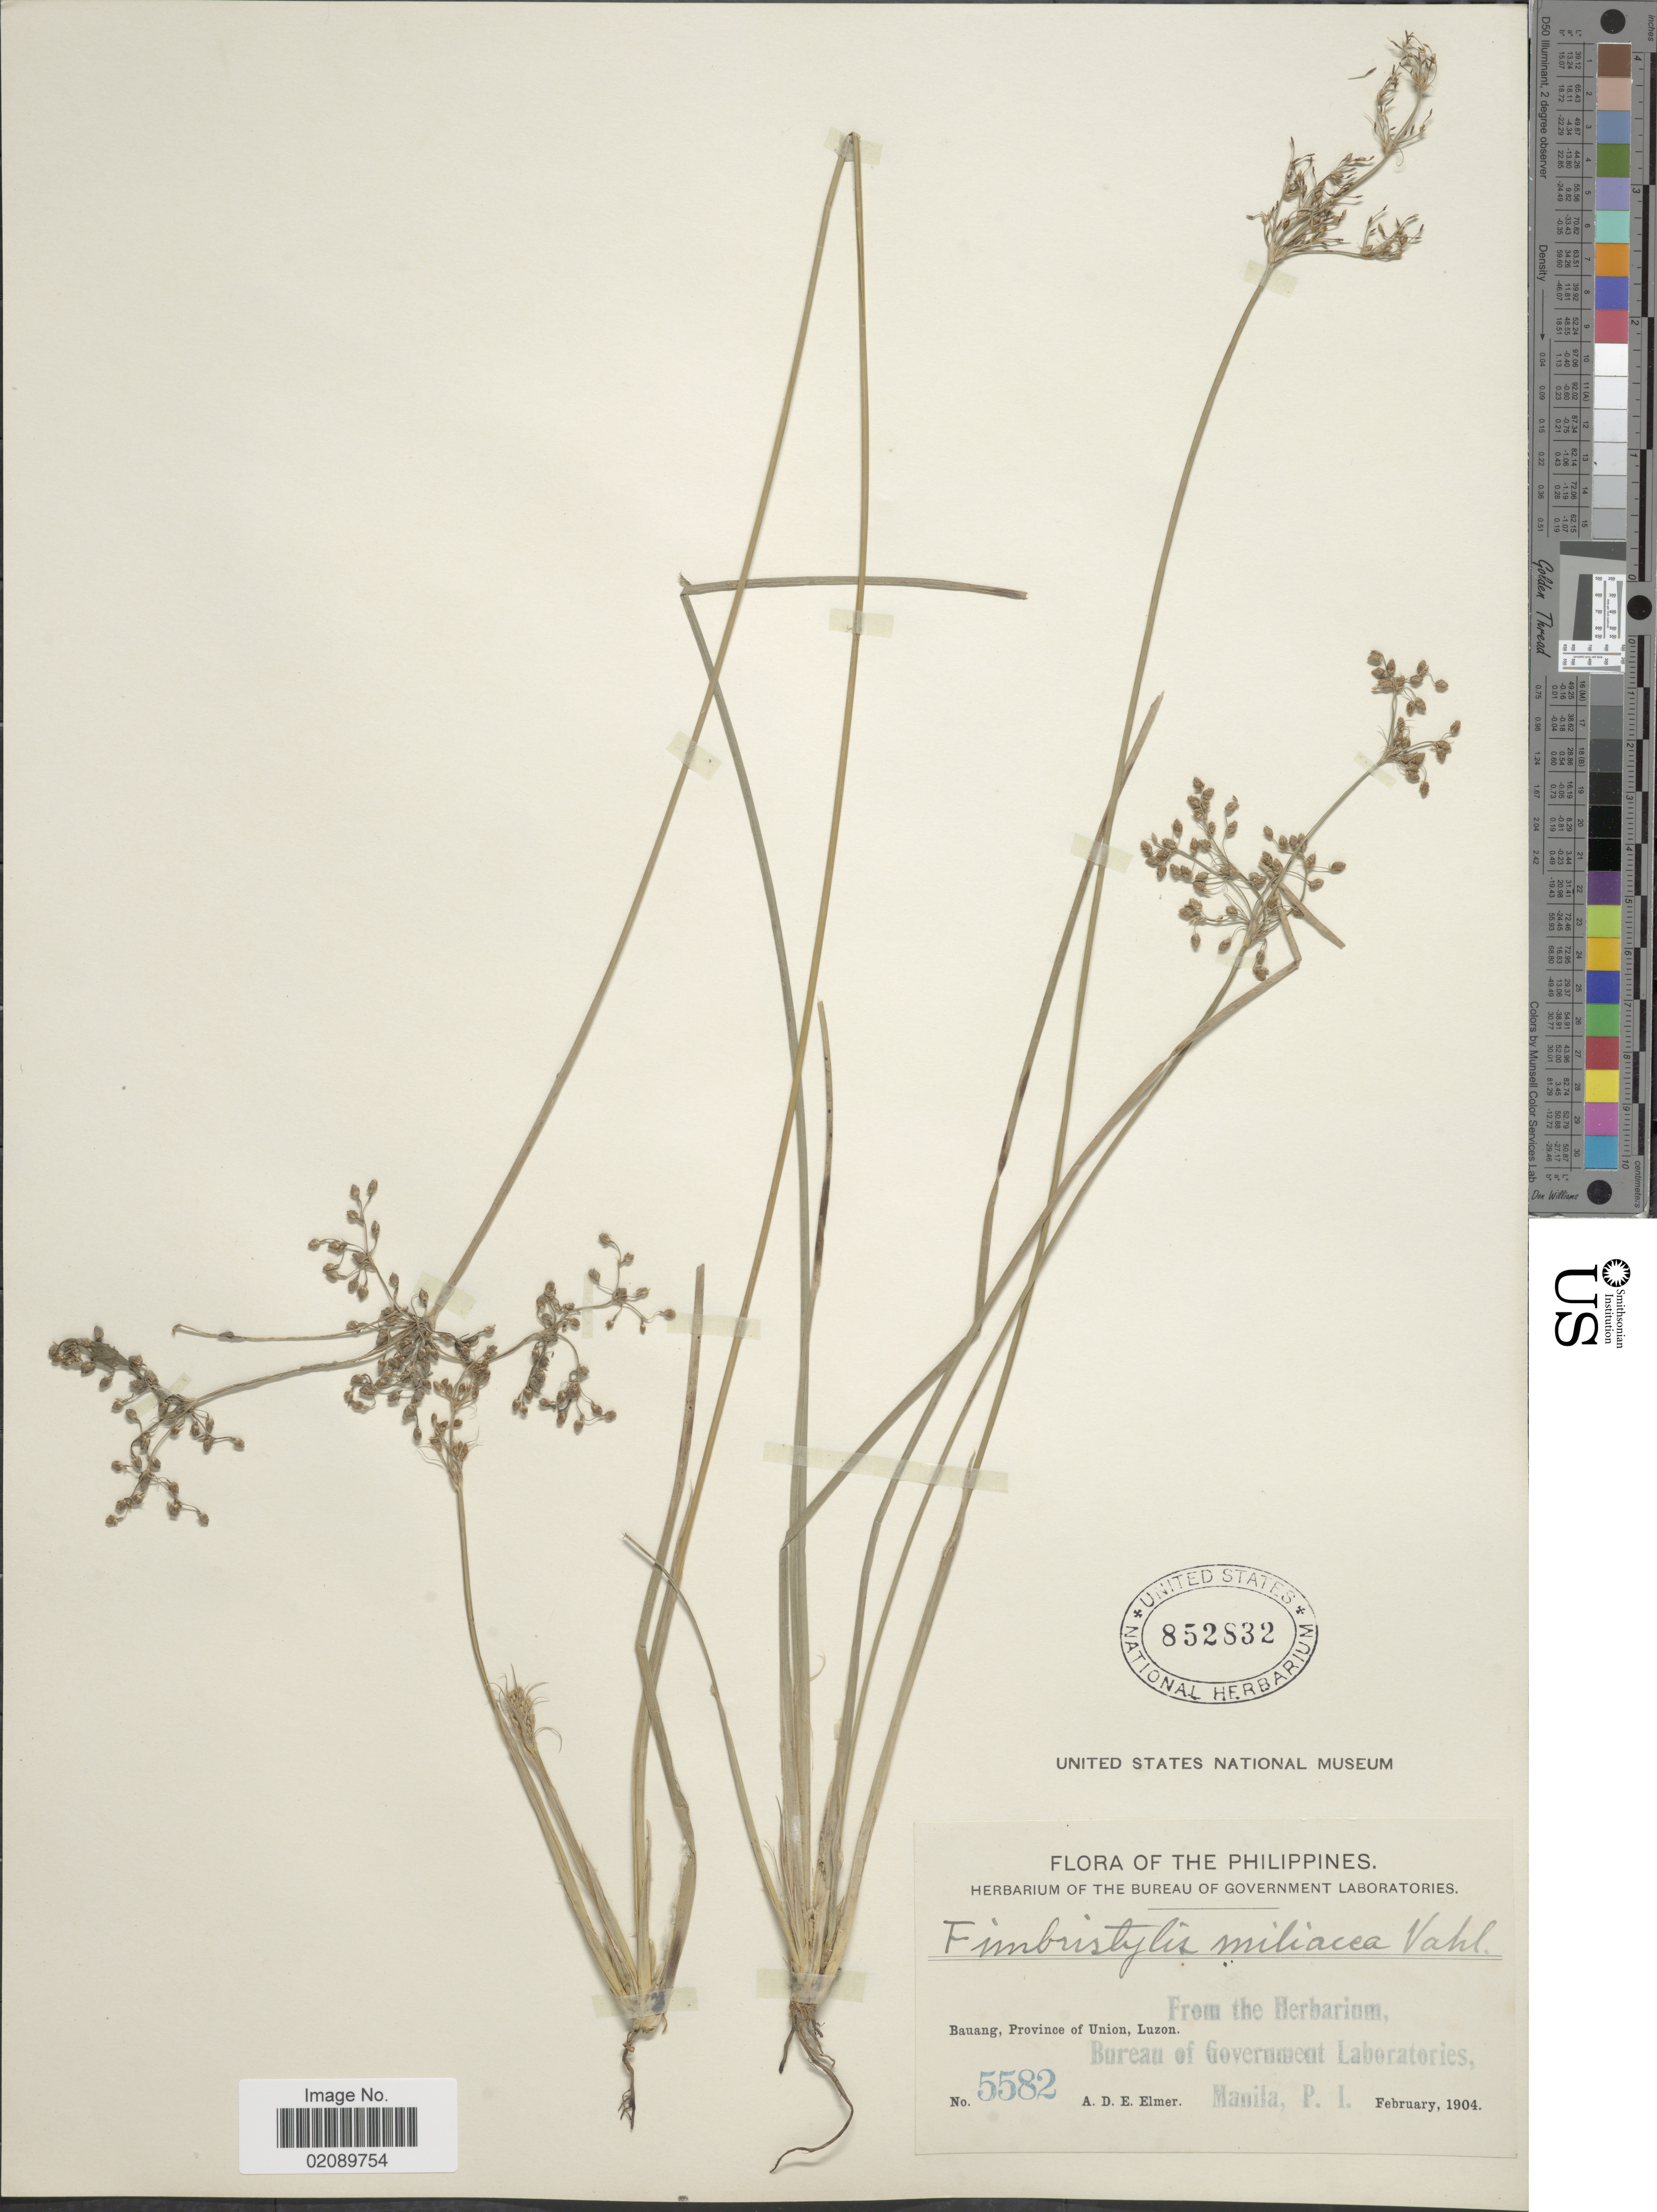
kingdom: Plantae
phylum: Tracheophyta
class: Liliopsida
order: Poales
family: Cyperaceae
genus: Fimbristylis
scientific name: Fimbristylis littoralis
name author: Gaudich.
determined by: Strong, M. T., (US), Smithsonian Institution - National Museum of Natural History (UNITED STATES)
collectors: A. D. E. Elmer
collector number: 5582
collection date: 1904-02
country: Philippines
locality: Bauang, Province of Union, Luzon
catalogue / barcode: US 852832